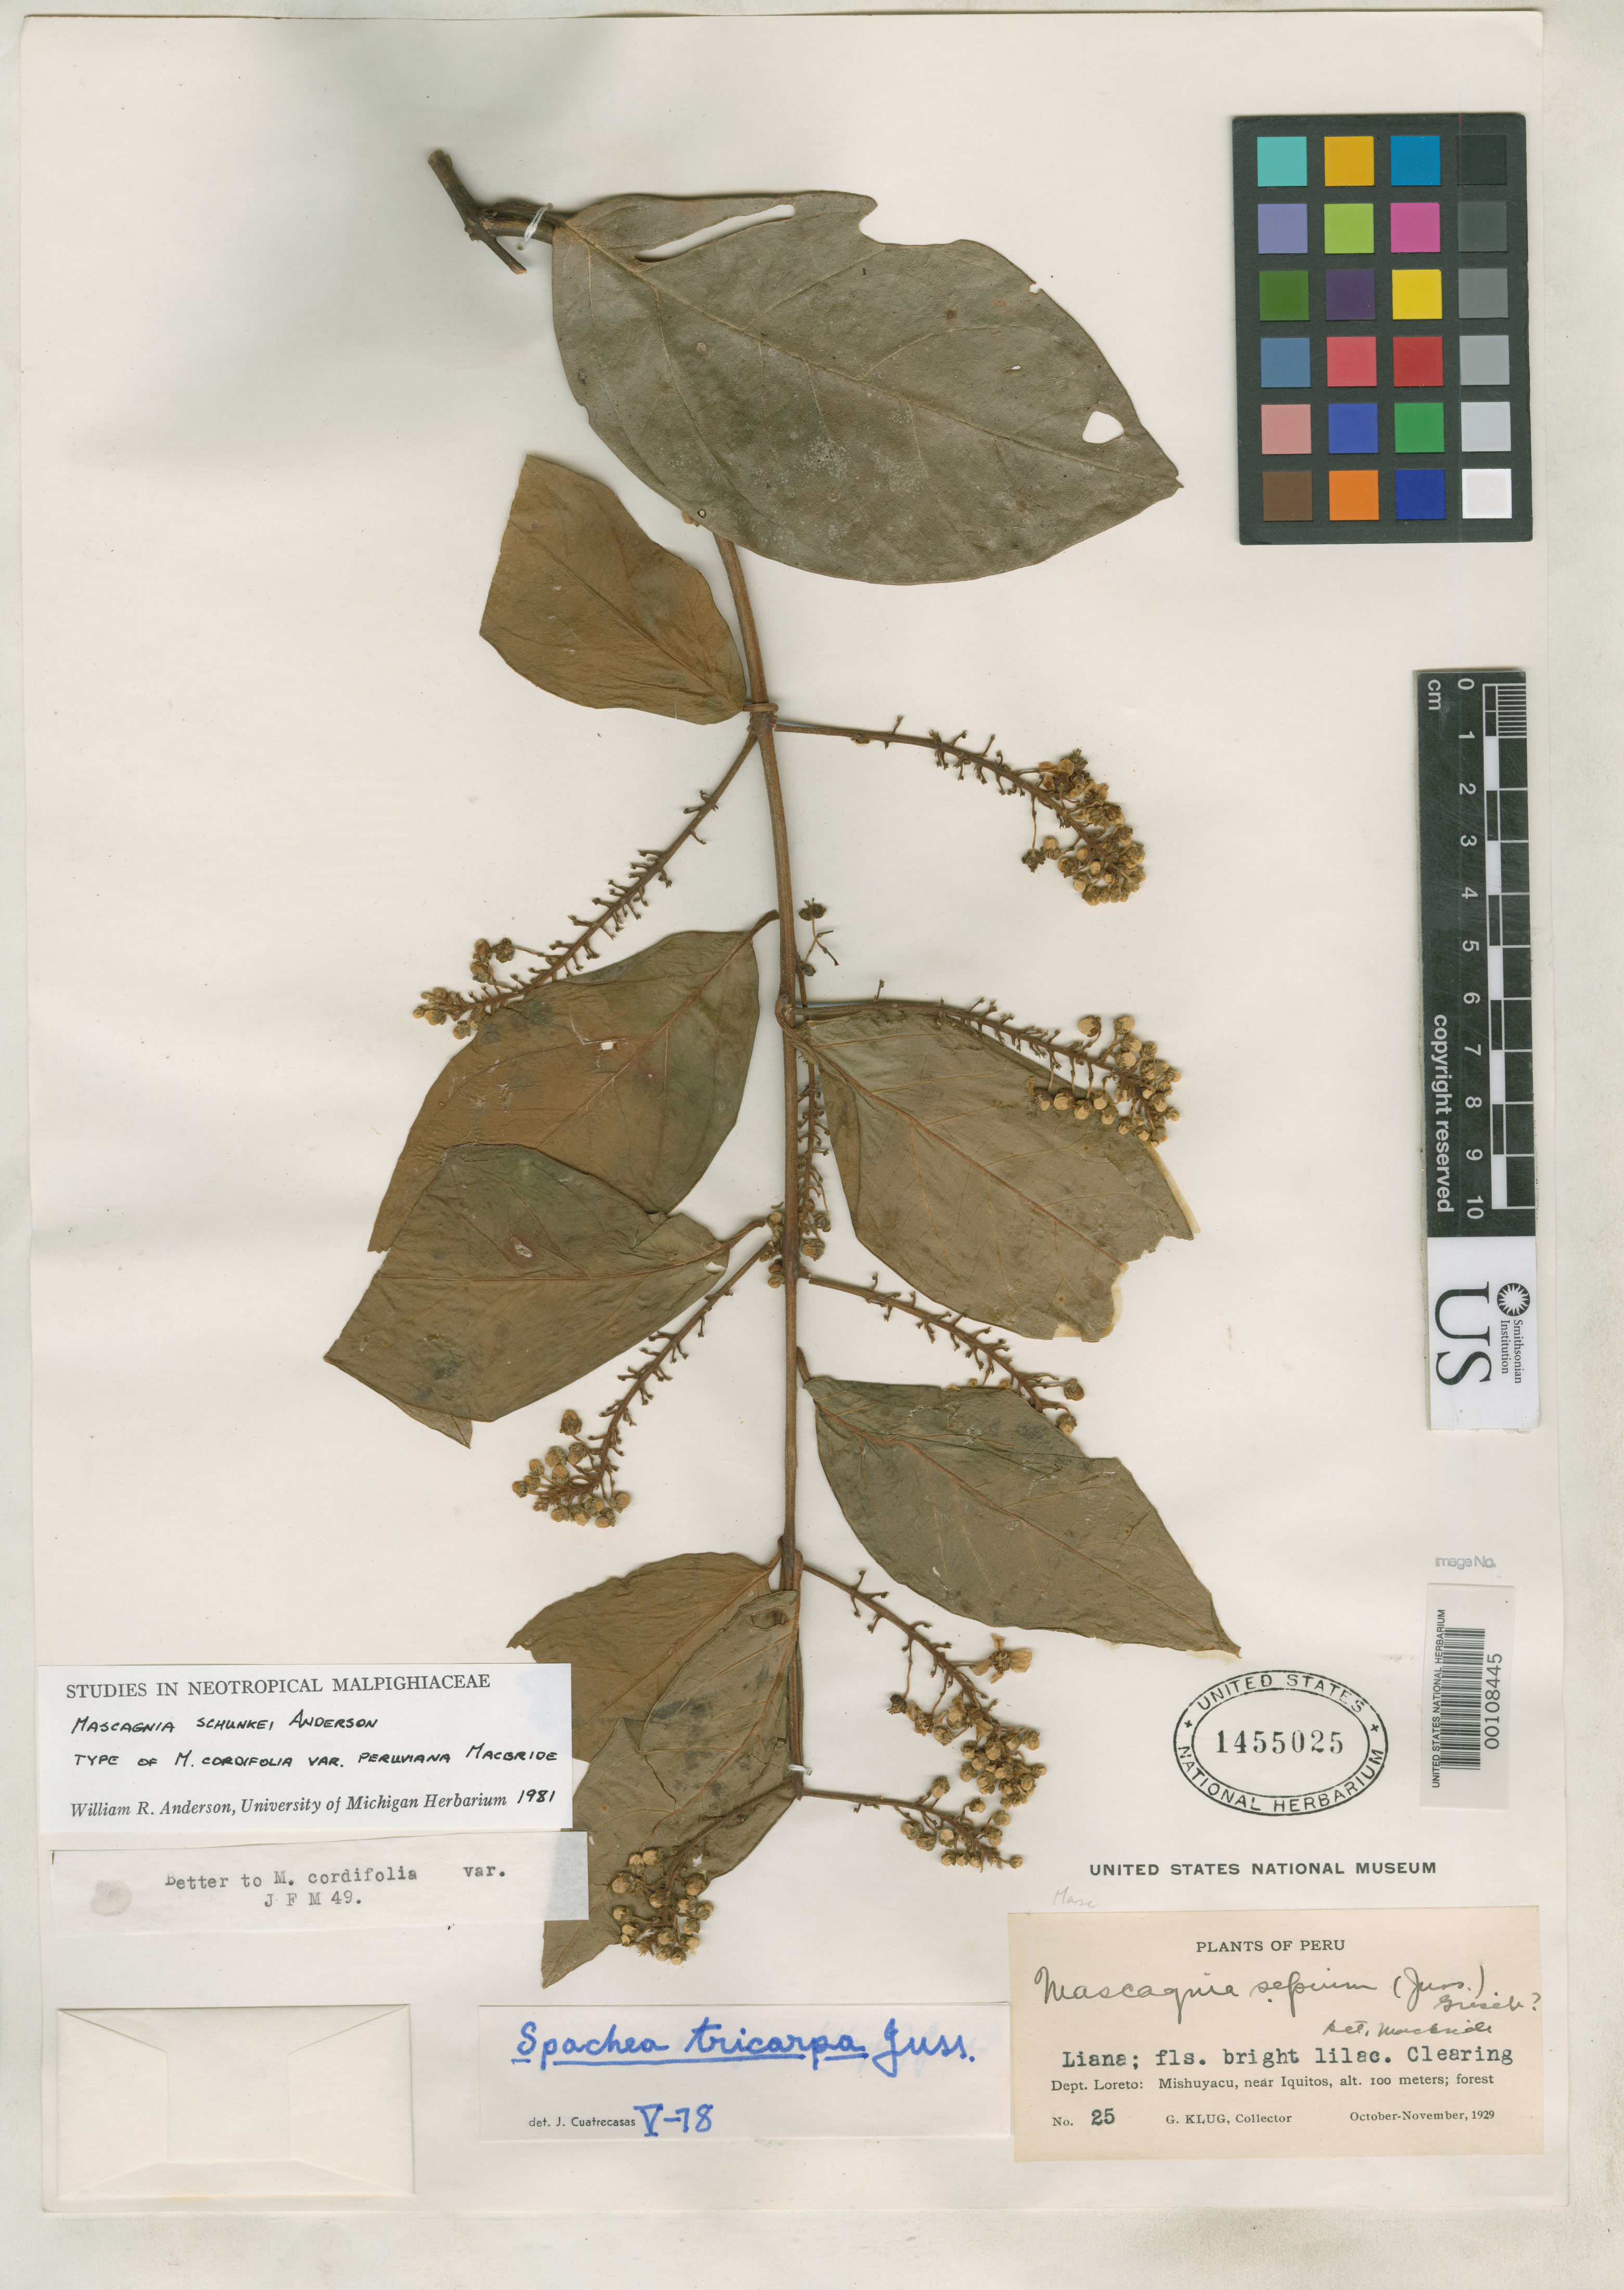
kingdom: Plantae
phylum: Tracheophyta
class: Magnoliopsida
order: Malpighiales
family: Malpighiaceae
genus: Mascagnia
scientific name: Mascagnia cordifolia var. peruviana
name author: J.F. Macbr.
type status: Isotype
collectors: G. Klug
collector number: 25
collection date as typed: Oct 1929 to -- Nov 1929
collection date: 1929-10/1929-11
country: Peru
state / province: Loreto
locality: Mishuyacu, near Iquitos.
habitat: Liana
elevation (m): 100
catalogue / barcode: US 1455025